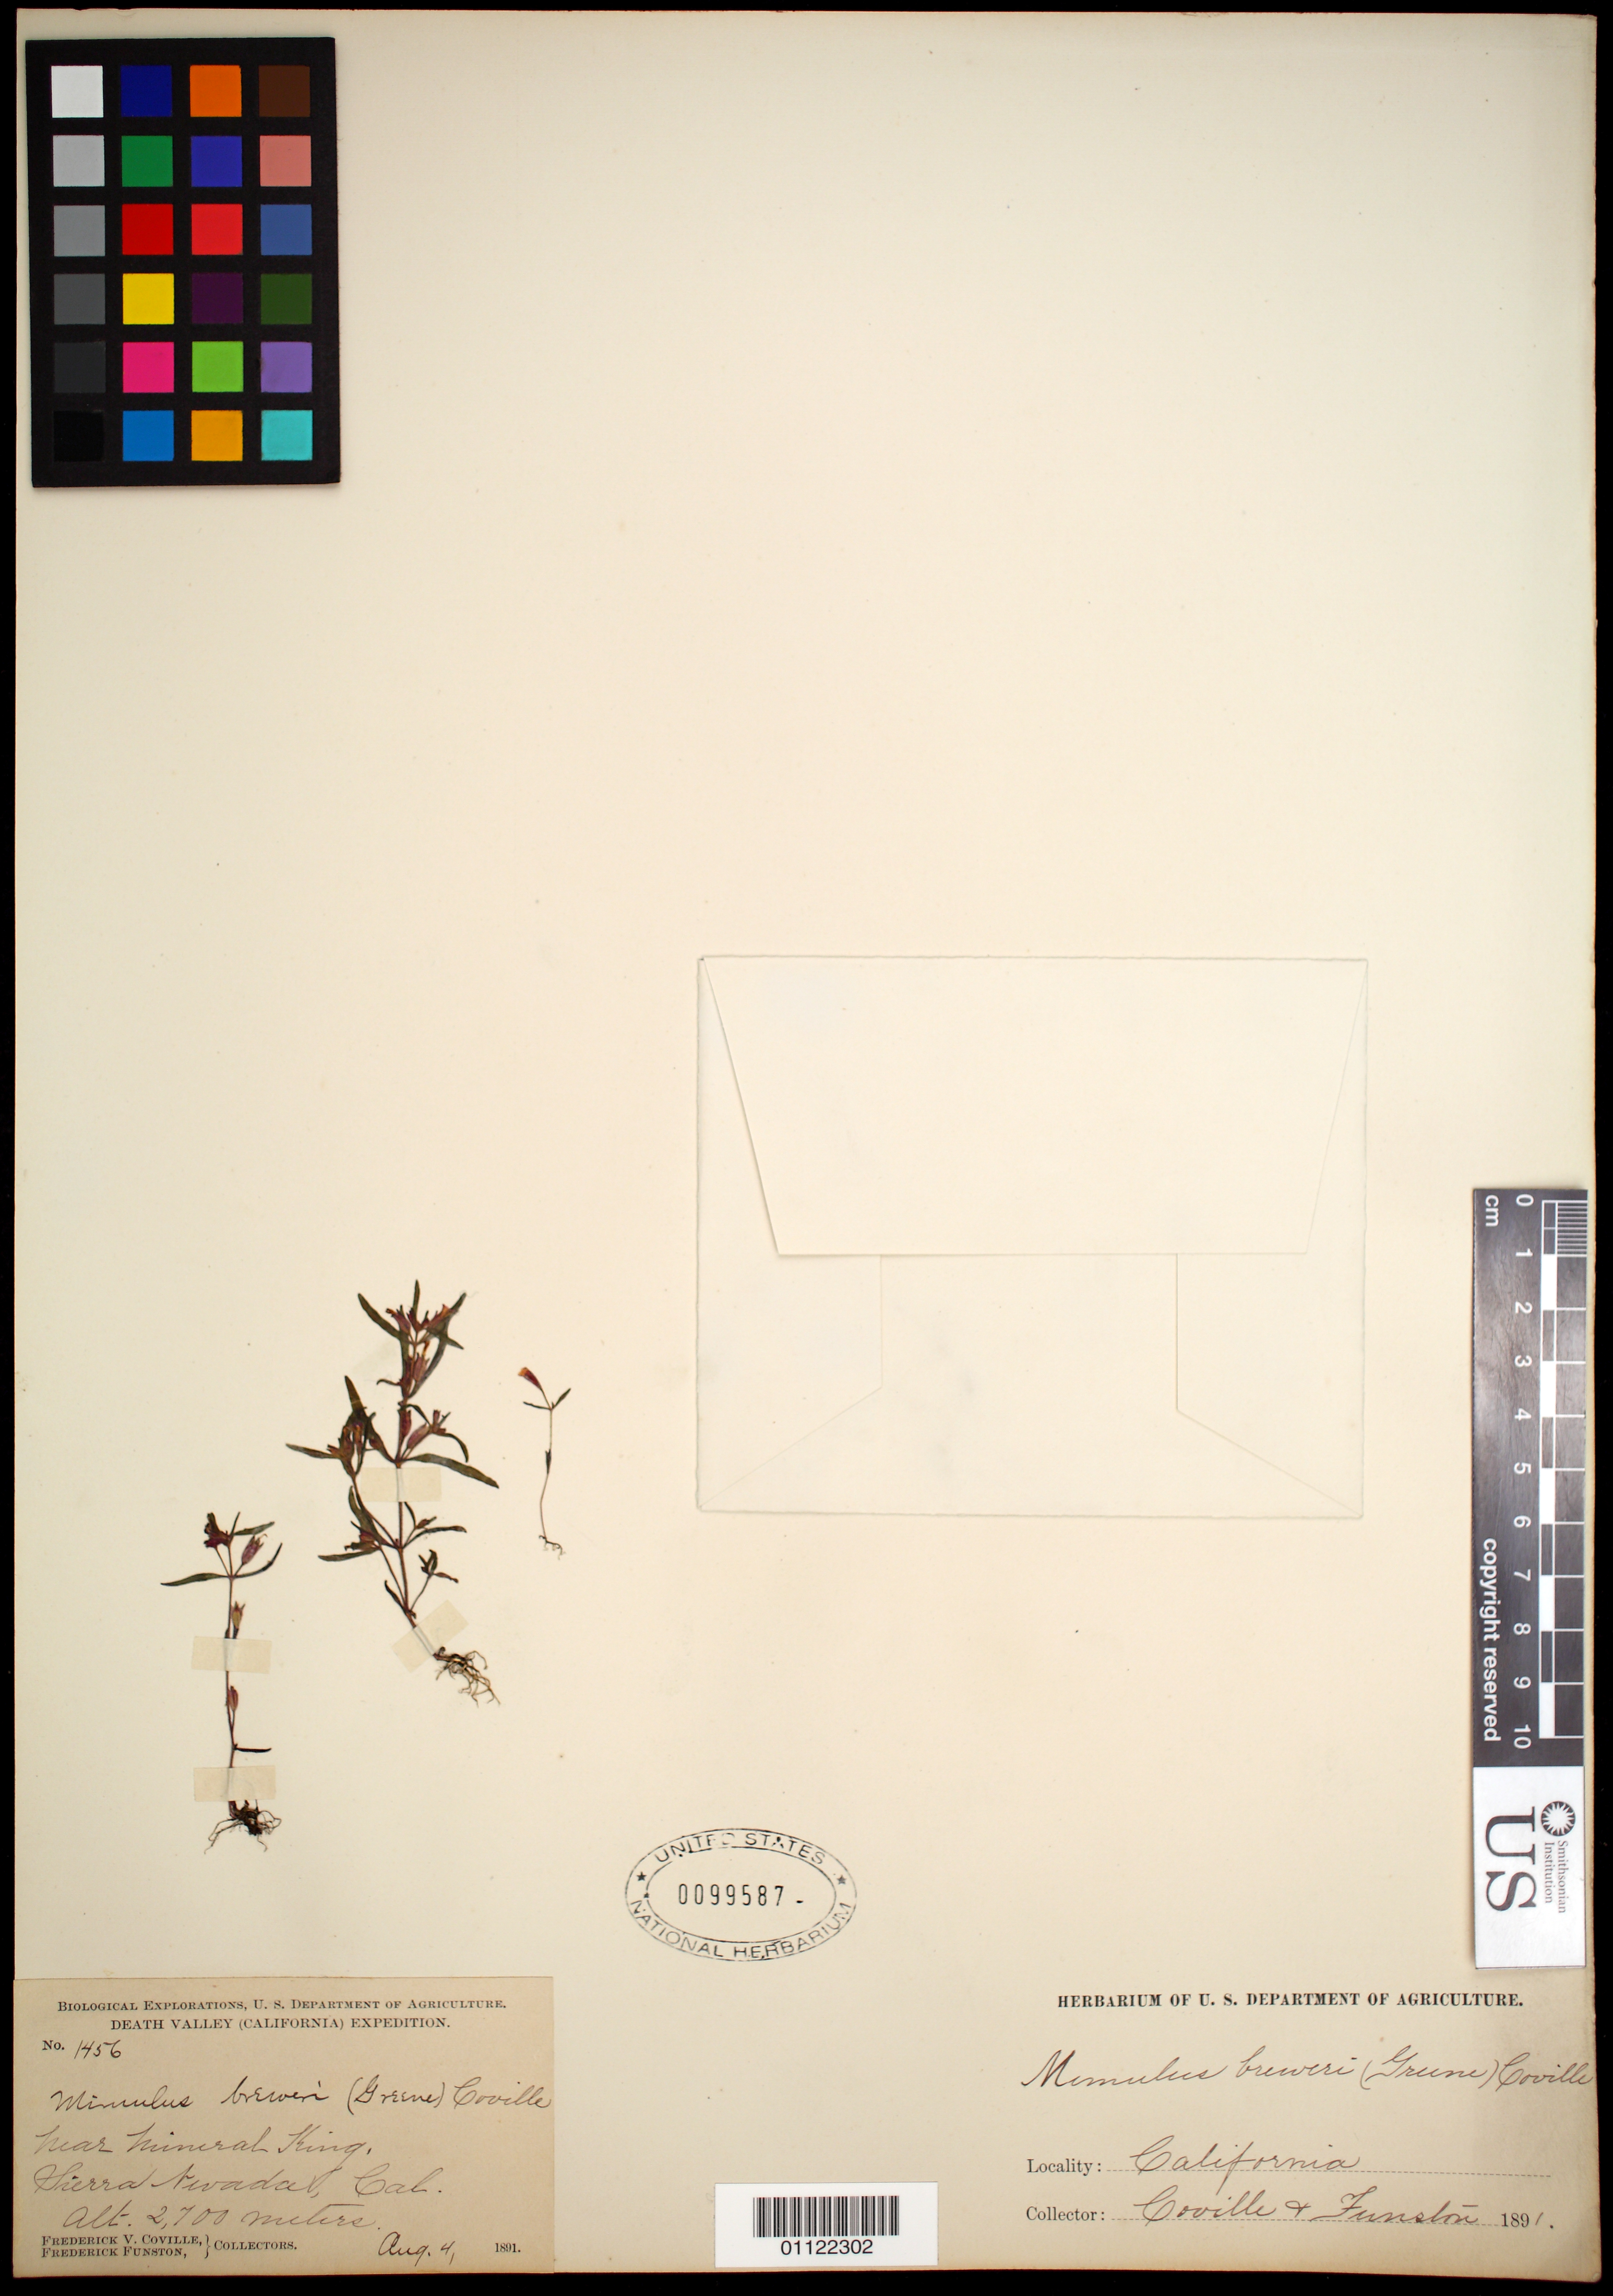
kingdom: Plantae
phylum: Tracheophyta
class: Magnoliopsida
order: Lamiales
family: Phrymaceae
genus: Mimulus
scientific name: Mimulus breweri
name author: (Greene) Coville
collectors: F. V. Coville & F. Funston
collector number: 1456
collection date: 1891-08-04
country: United States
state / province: California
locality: near Mineral King, Sierra Nevada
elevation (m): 2700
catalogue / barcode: US 99587